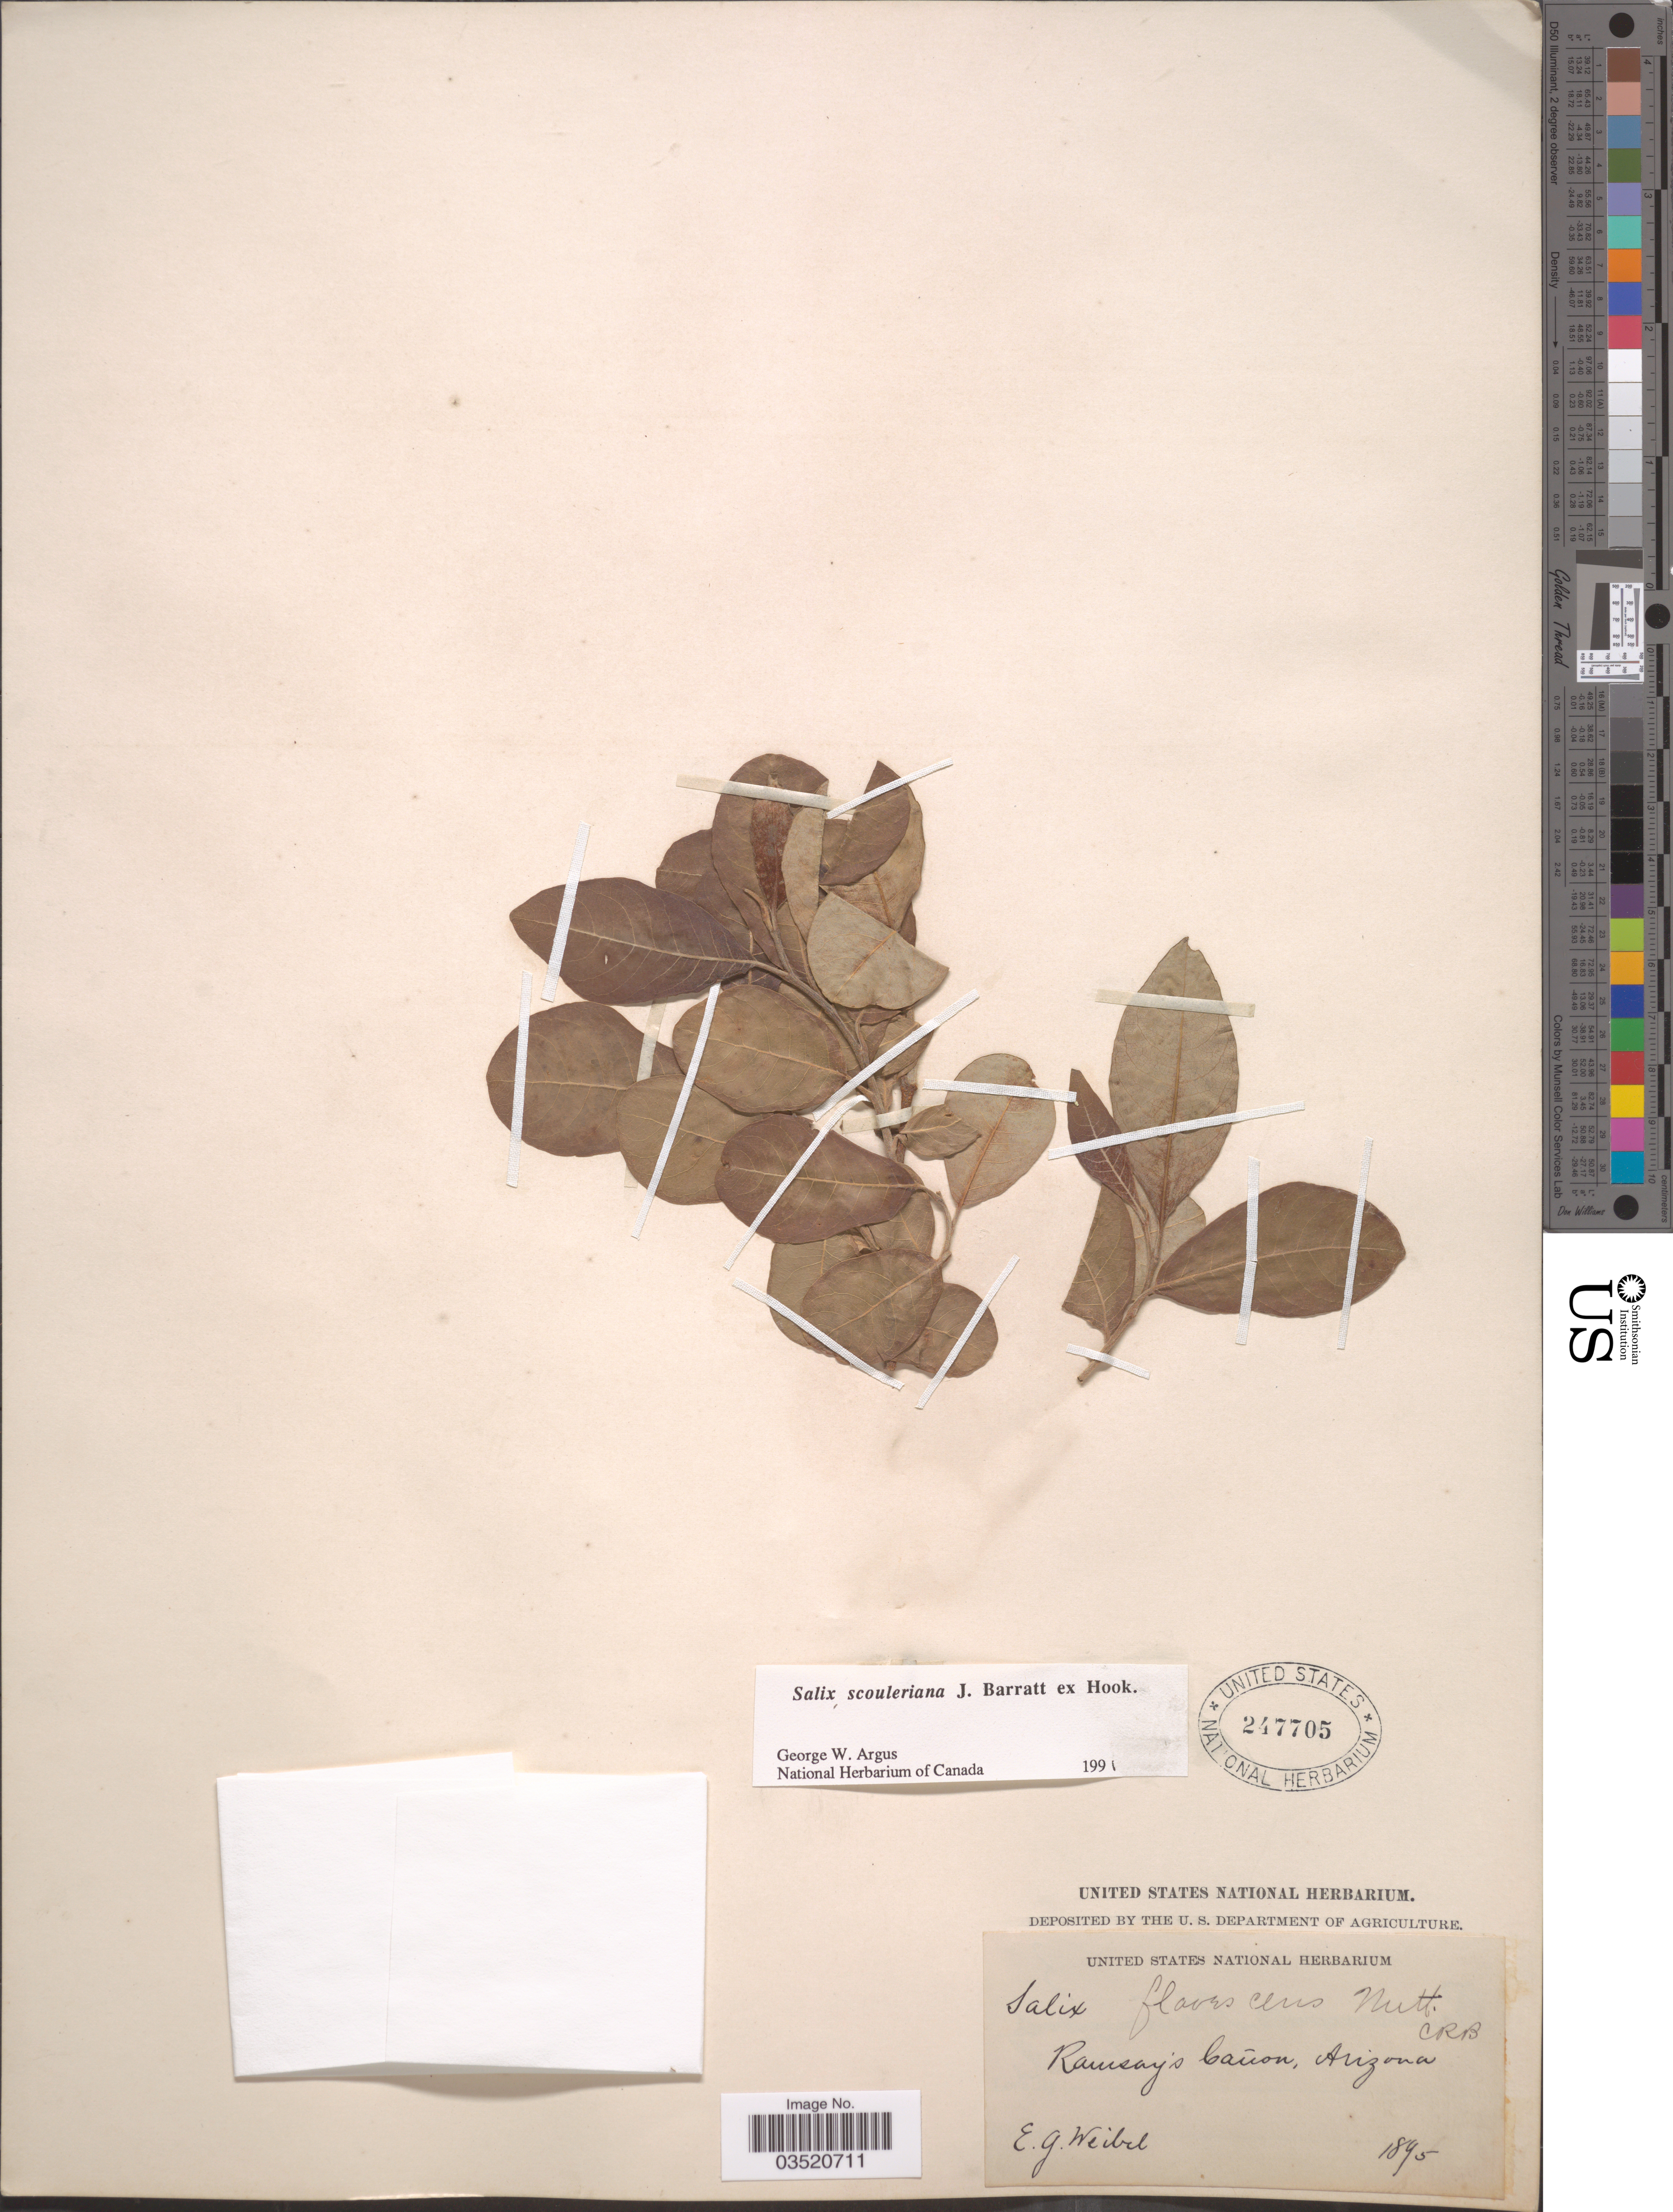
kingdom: Plantae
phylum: Tracheophyta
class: Magnoliopsida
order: Malpighiales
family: Salicaceae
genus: Salix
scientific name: Salix scouleriana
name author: Barratt ex Hook.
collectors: E. Weibel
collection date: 1895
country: United States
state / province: Arizona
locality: Ramsay's Cañon.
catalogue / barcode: US 247705